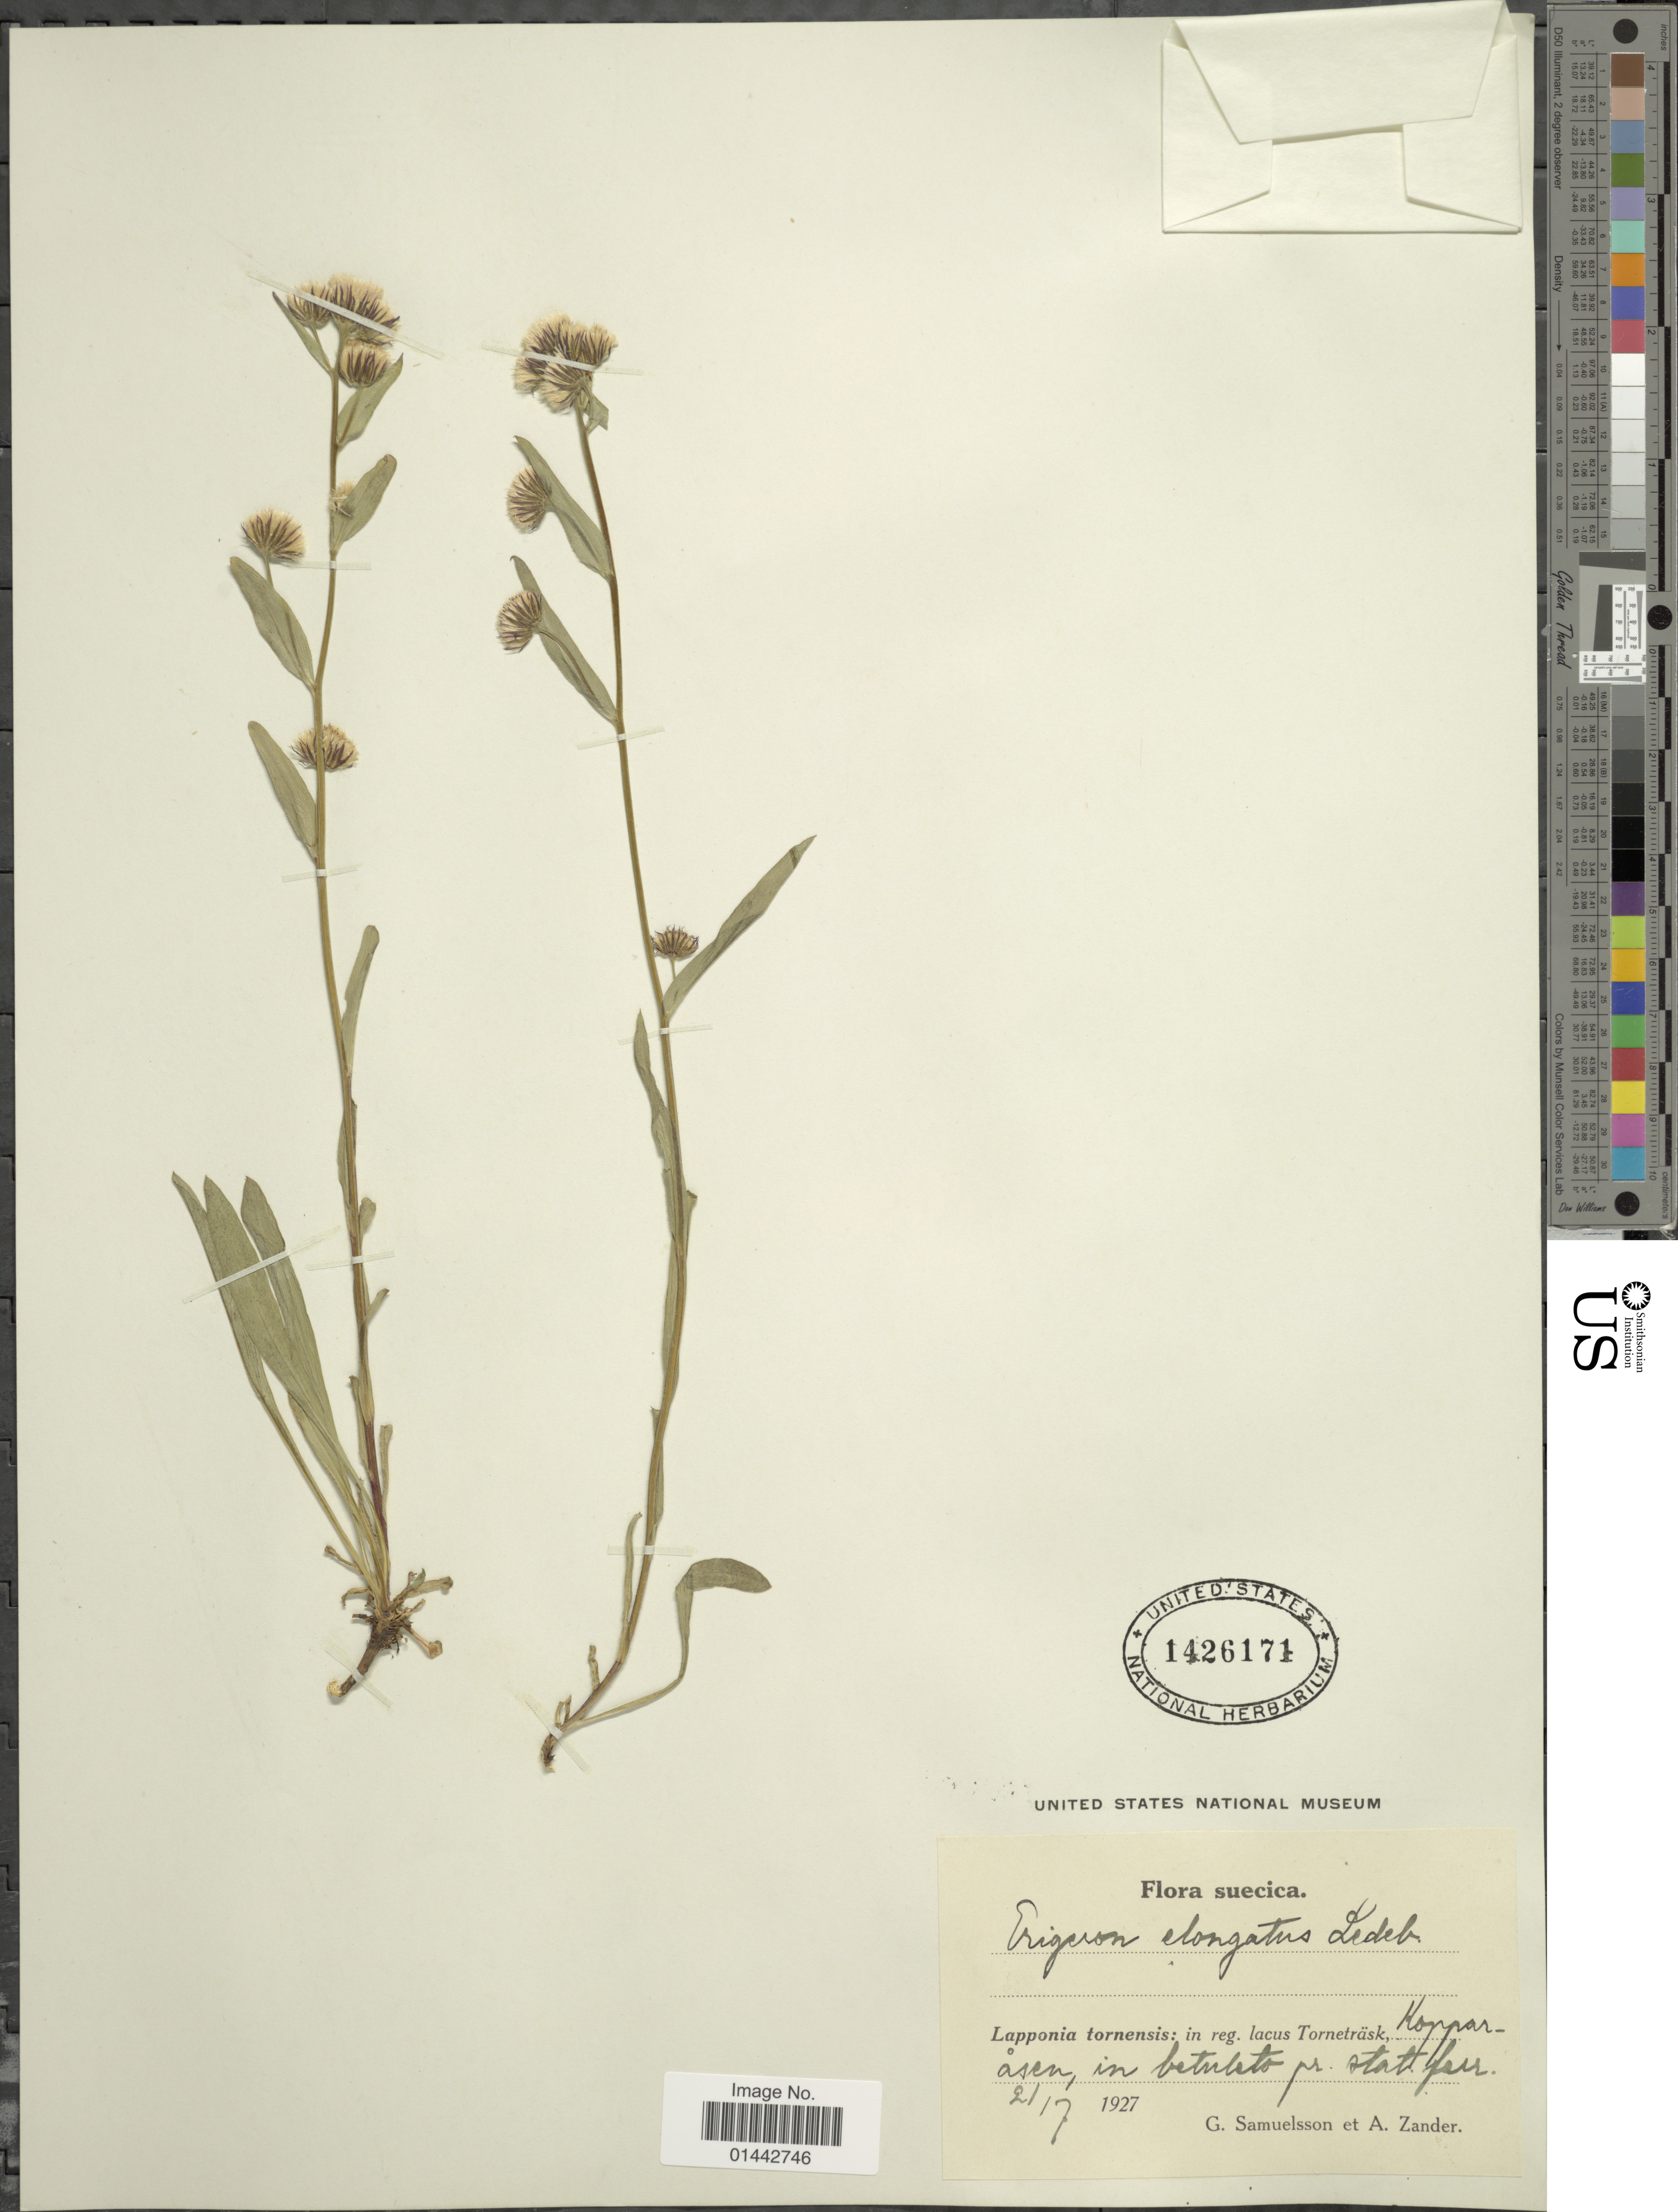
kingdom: Plantae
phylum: Tracheophyta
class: Magnoliopsida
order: Asterales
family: Asteraceae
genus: Erigeron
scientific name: Erigeron elongatus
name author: Ledeb.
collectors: G. Samuelsson & A. Zander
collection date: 1927-07-21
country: Sweden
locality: Lapponia tornensis: in reg. lacus Torneträsk, Kopparasen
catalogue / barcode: US 1426171